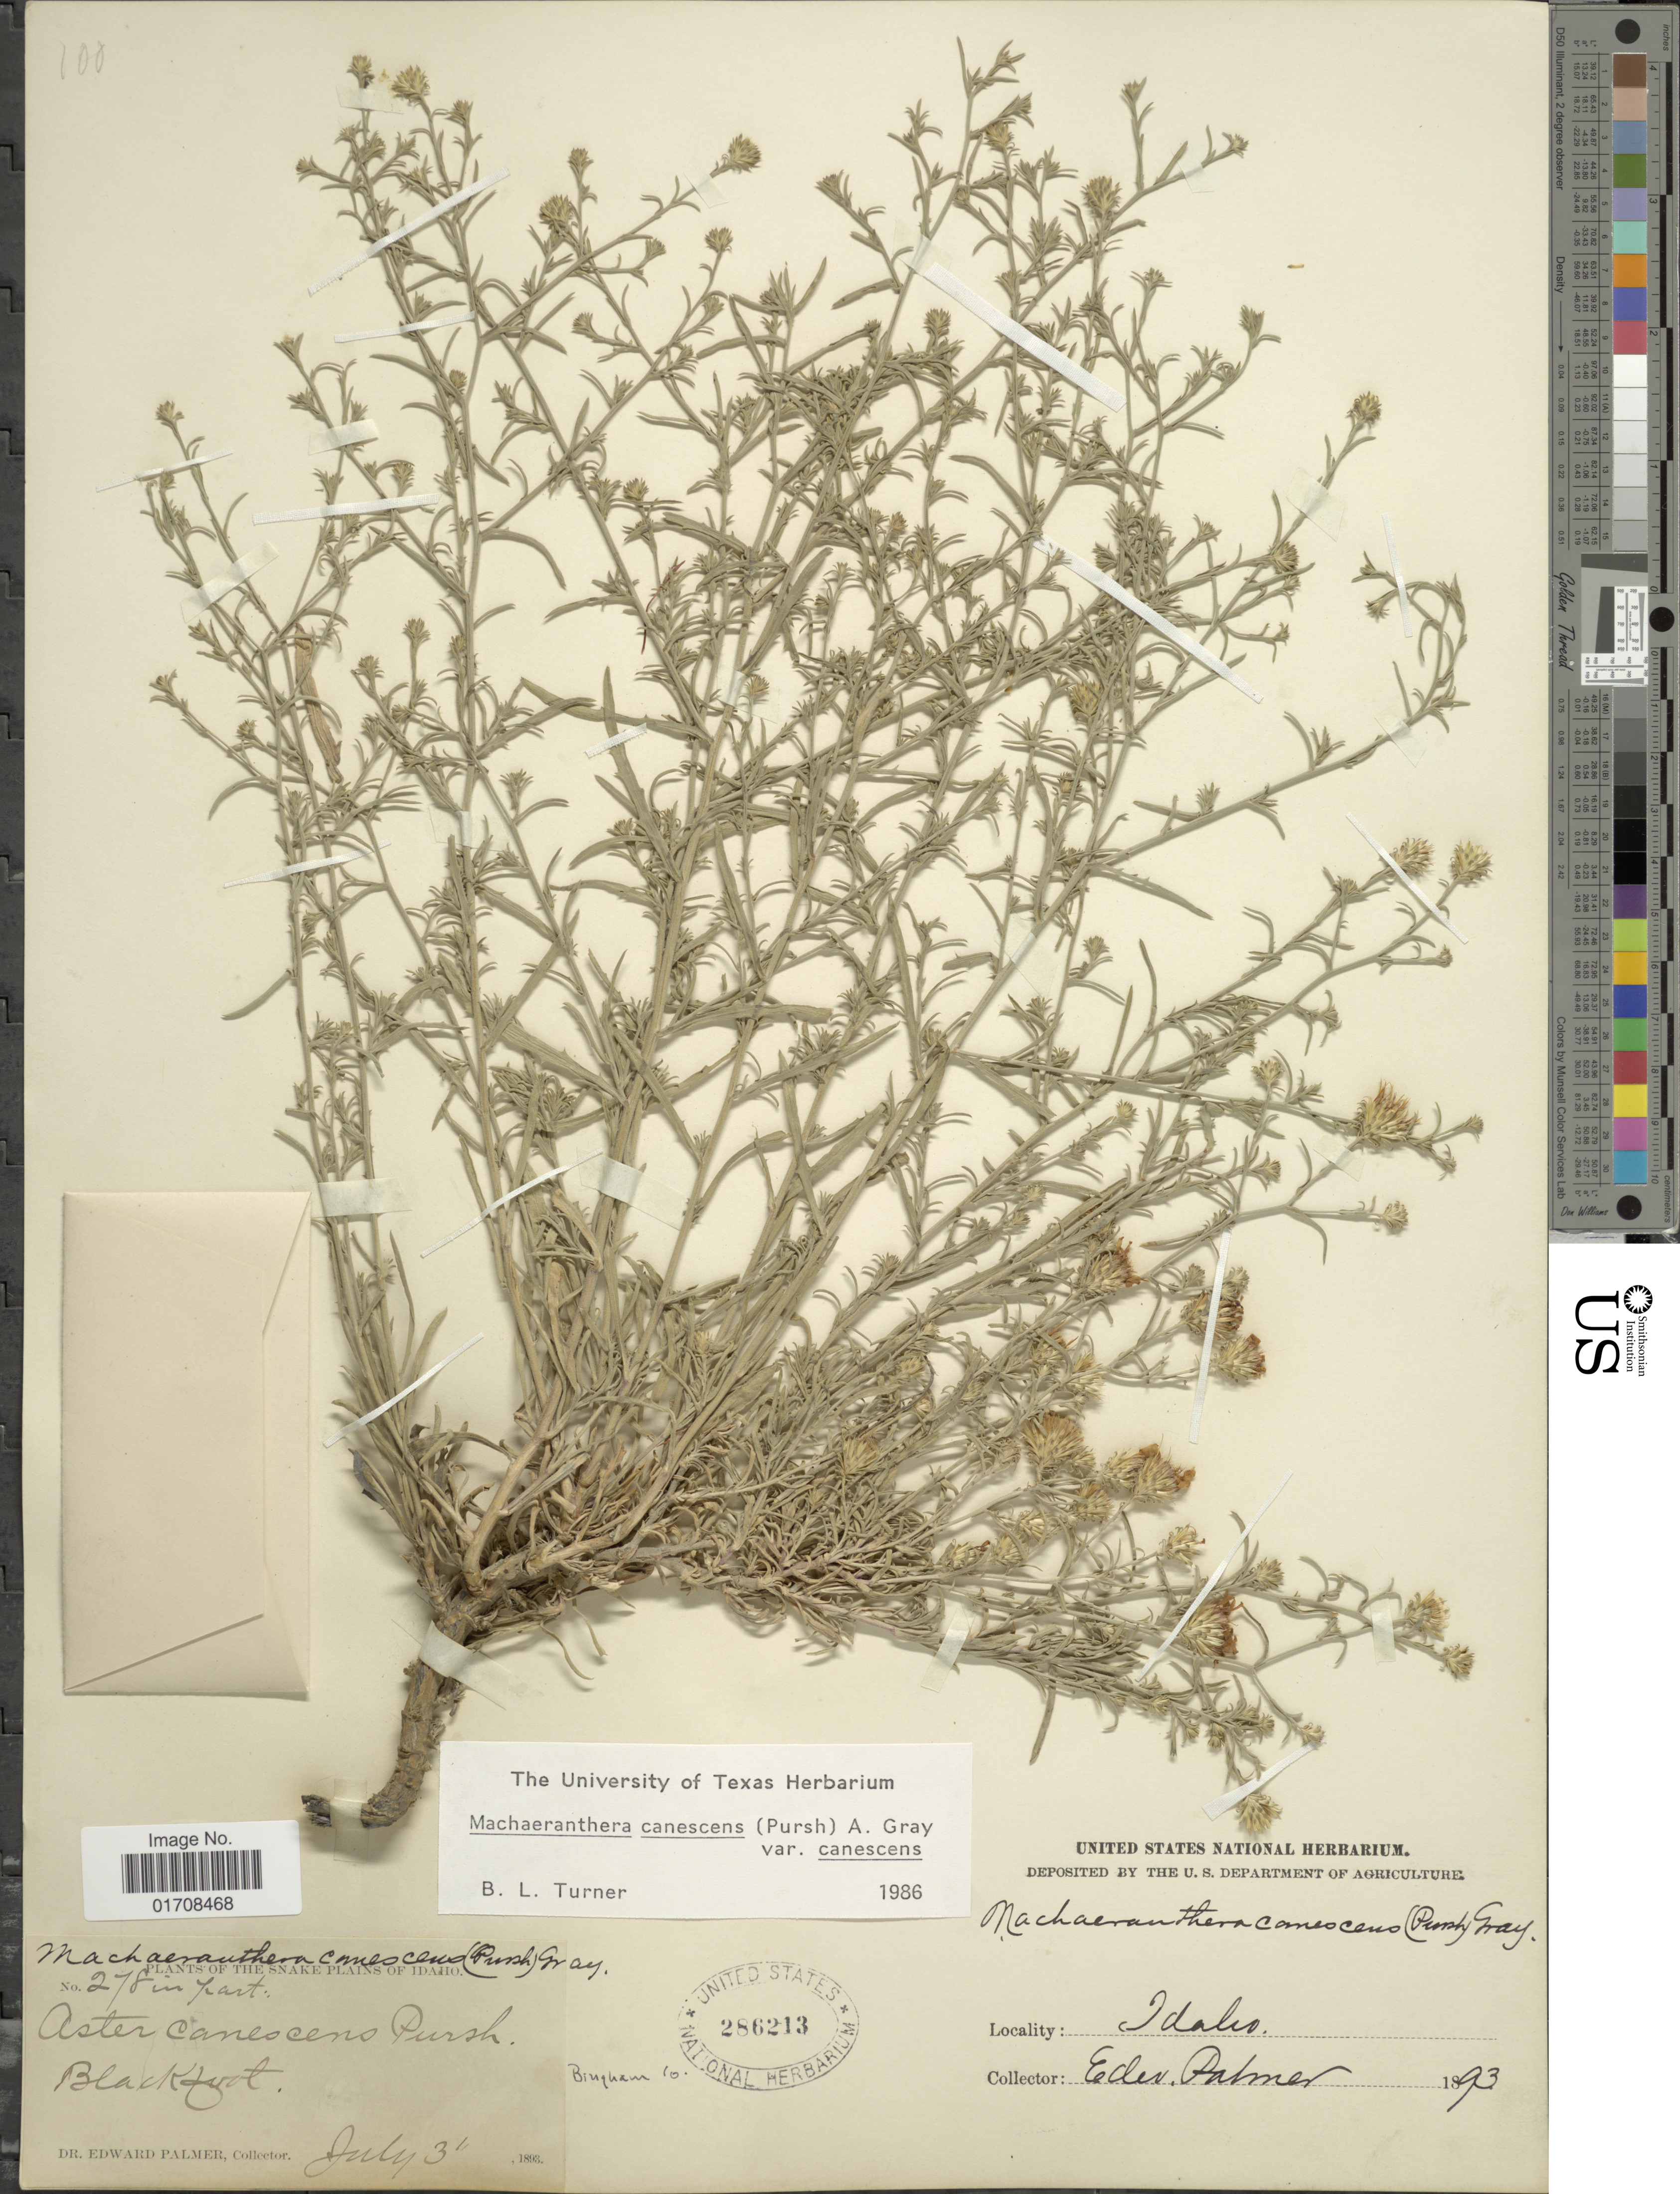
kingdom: Plantae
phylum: Tracheophyta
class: Magnoliopsida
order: Asterales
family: Asteraceae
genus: Machaeranthera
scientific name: Machaeranthera canescens var. canescens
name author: (Pursh) A. Gray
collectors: E. Palmer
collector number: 278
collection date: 1893-07-31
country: United States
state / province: Idaho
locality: Snake Plains, Blackfoot, Bingham Co., Bingham Co.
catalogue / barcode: US 286213